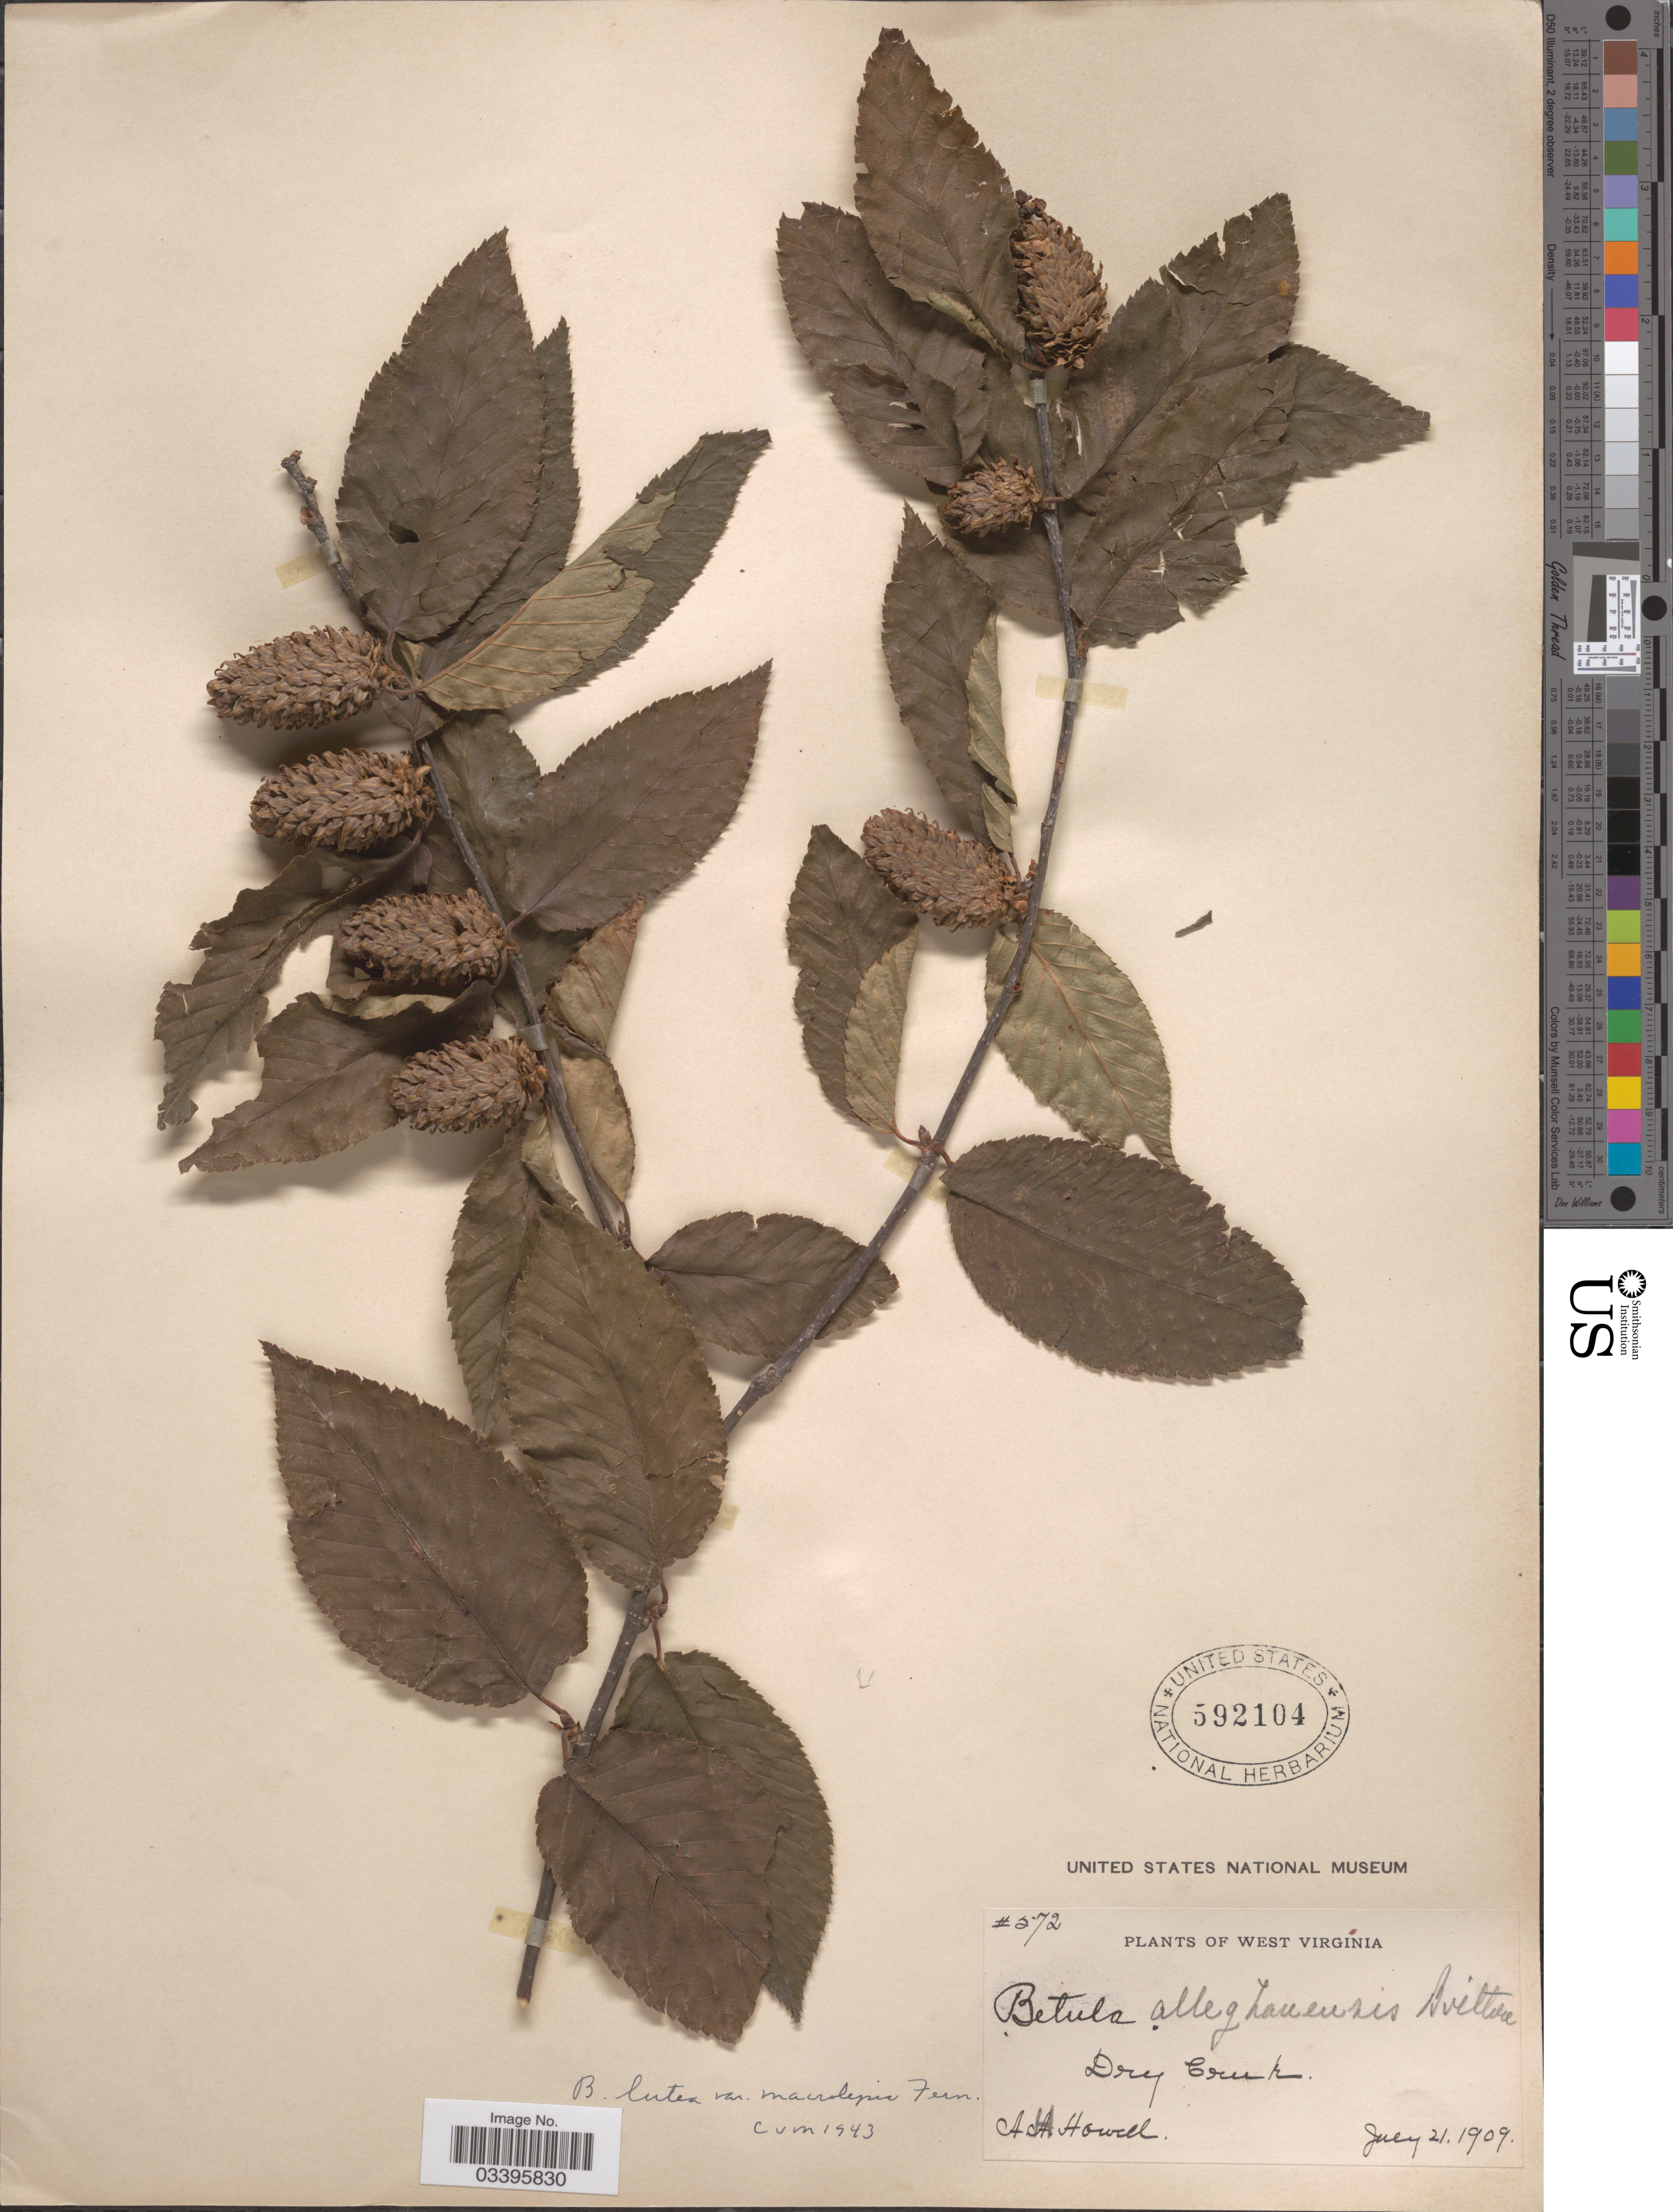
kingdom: Plantae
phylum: Tracheophyta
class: Magnoliopsida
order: Fagales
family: Betulaceae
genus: Betula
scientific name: Betula lutea subsp. macrolepis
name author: Fernald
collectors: A. Howell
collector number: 572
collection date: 1909-07-21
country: United States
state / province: West Virginia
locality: Dry Creek.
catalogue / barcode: US 592104